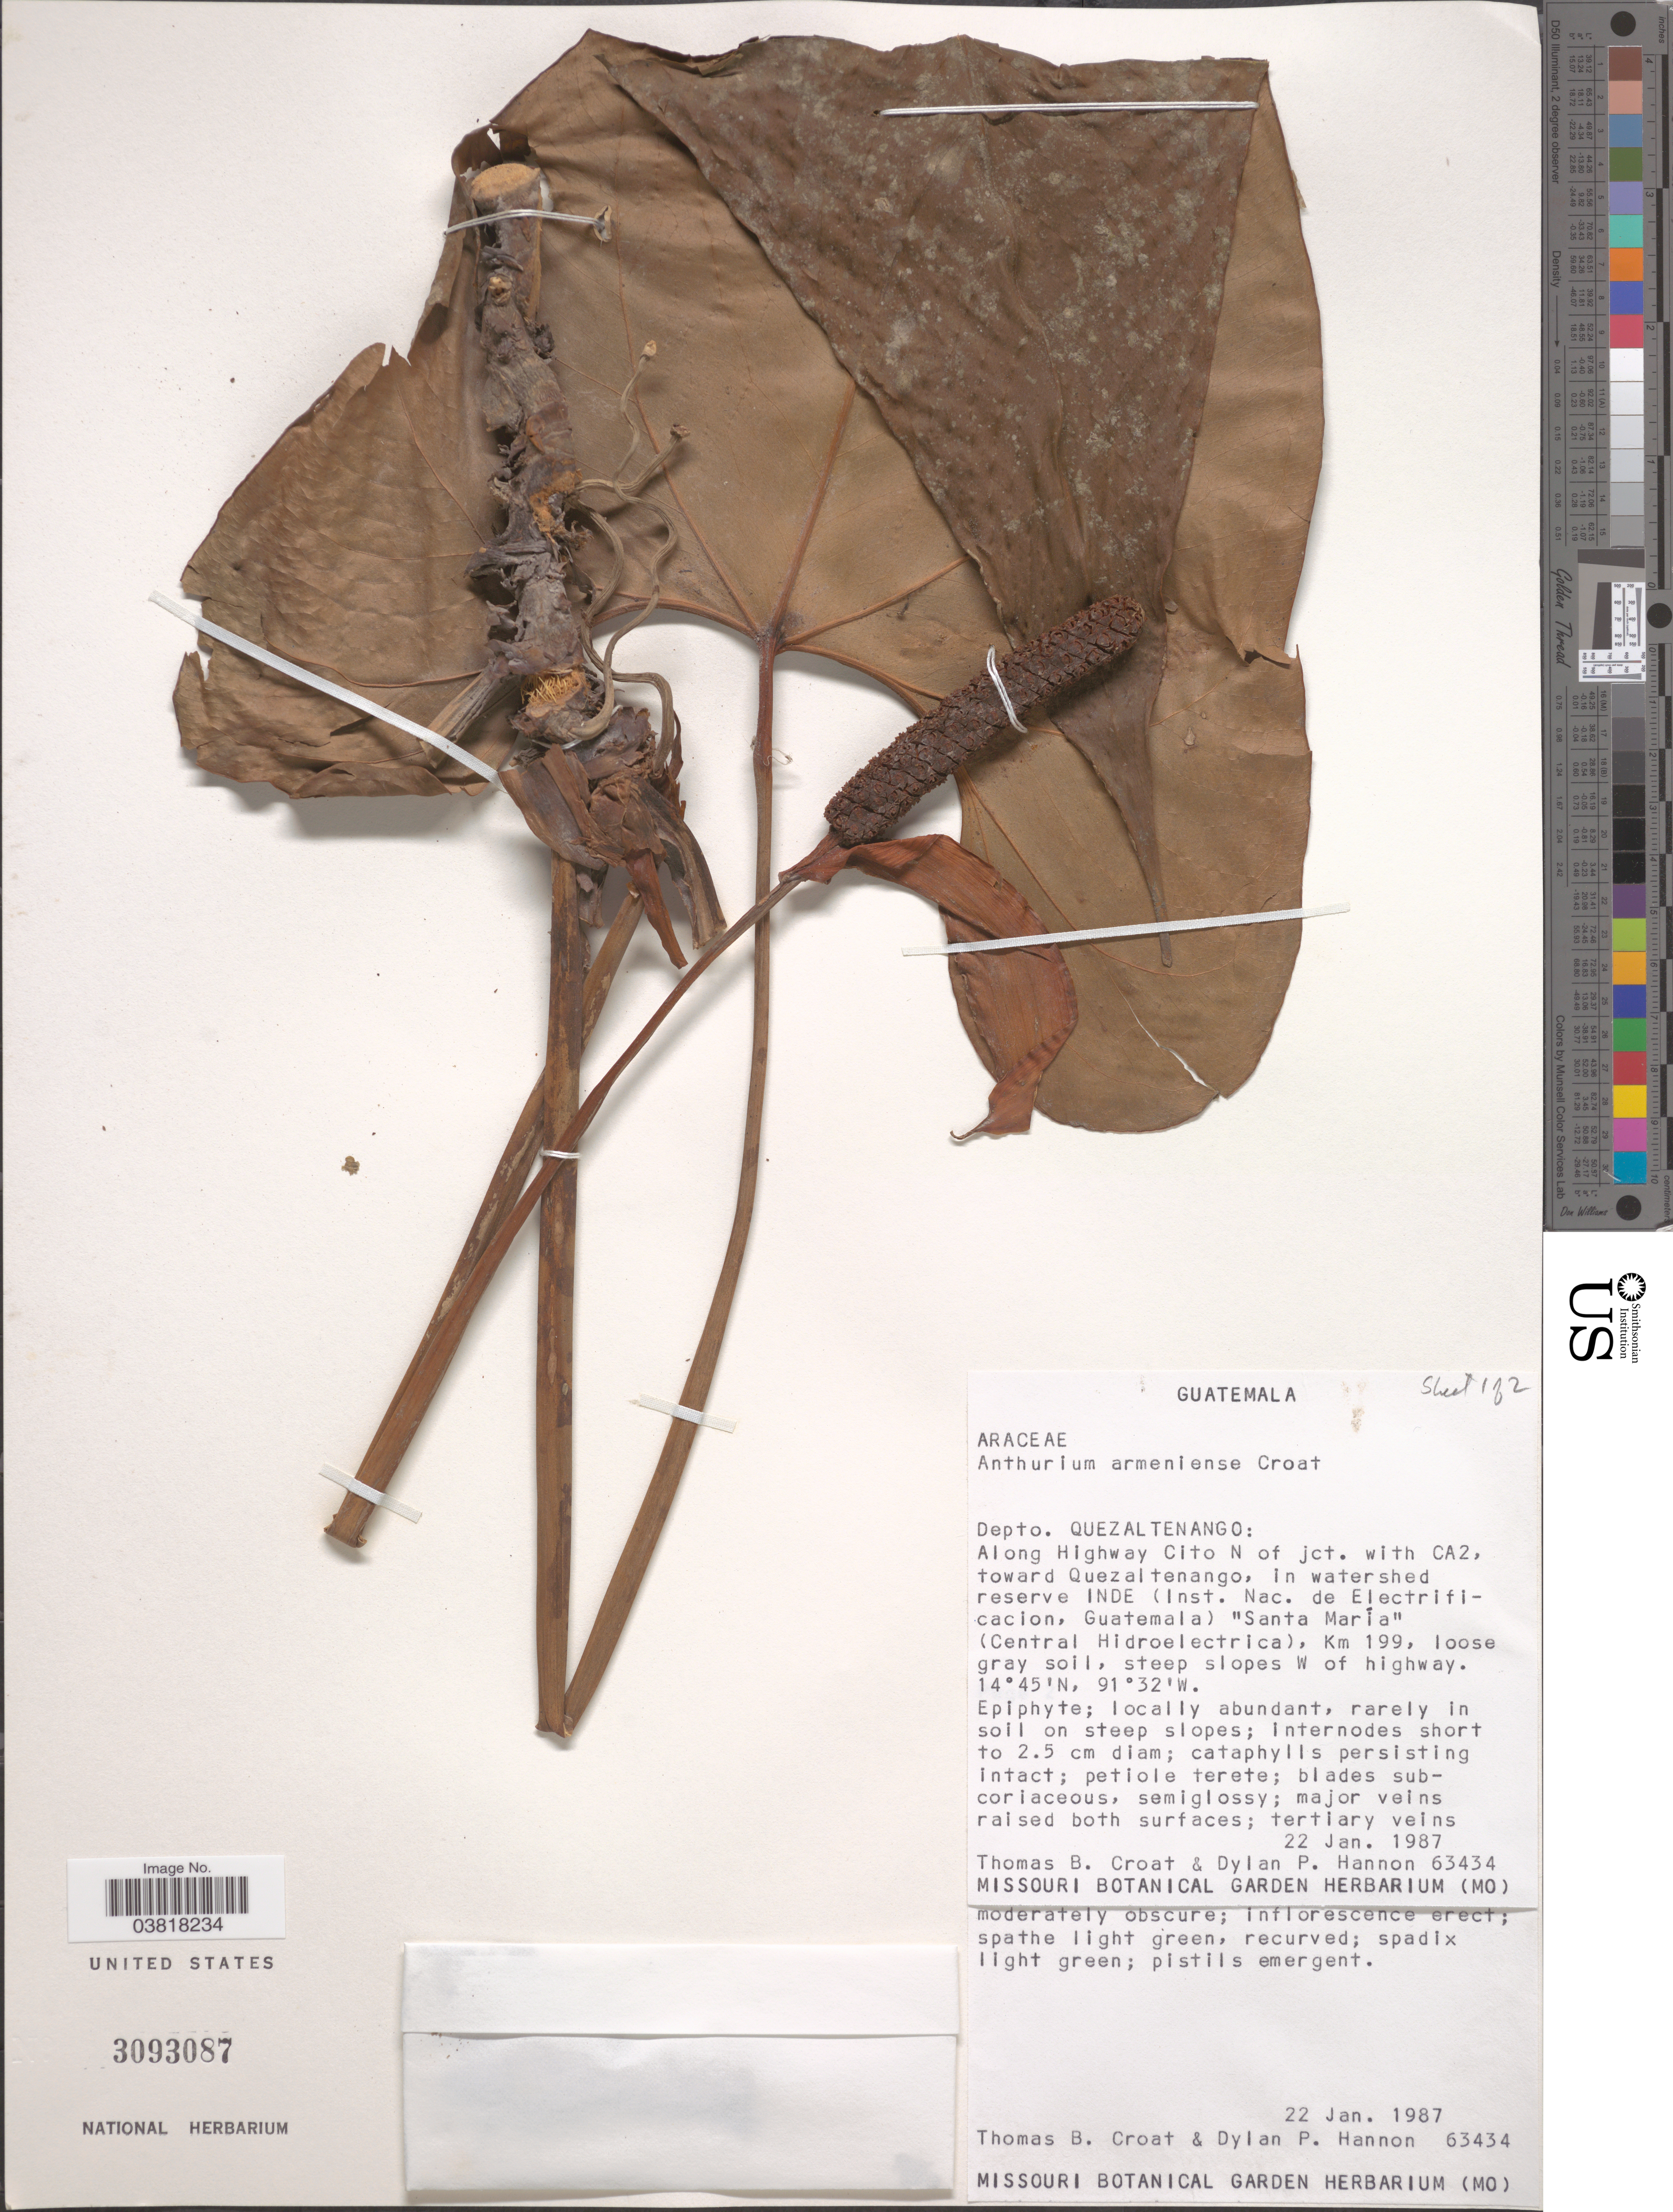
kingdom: Plantae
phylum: Tracheophyta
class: Liliopsida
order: Alismatales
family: Araceae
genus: Anthurium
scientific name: Anthurium armeniense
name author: Croat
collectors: T. B. Croat & D. Hannon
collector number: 63434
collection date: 1987-01-22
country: Guatemala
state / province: Quetzaltenango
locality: Depto. Quezaltenango: Along Highway Cito N of jct. with CA2, toward Quezaltenango, in watershed reserve INDE (Inst. Nac. de Electrificacion, Guatemala) "Santa María" (Central Hidroelectrica), Km 199, steep slopes W of highway.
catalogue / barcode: US 3093087